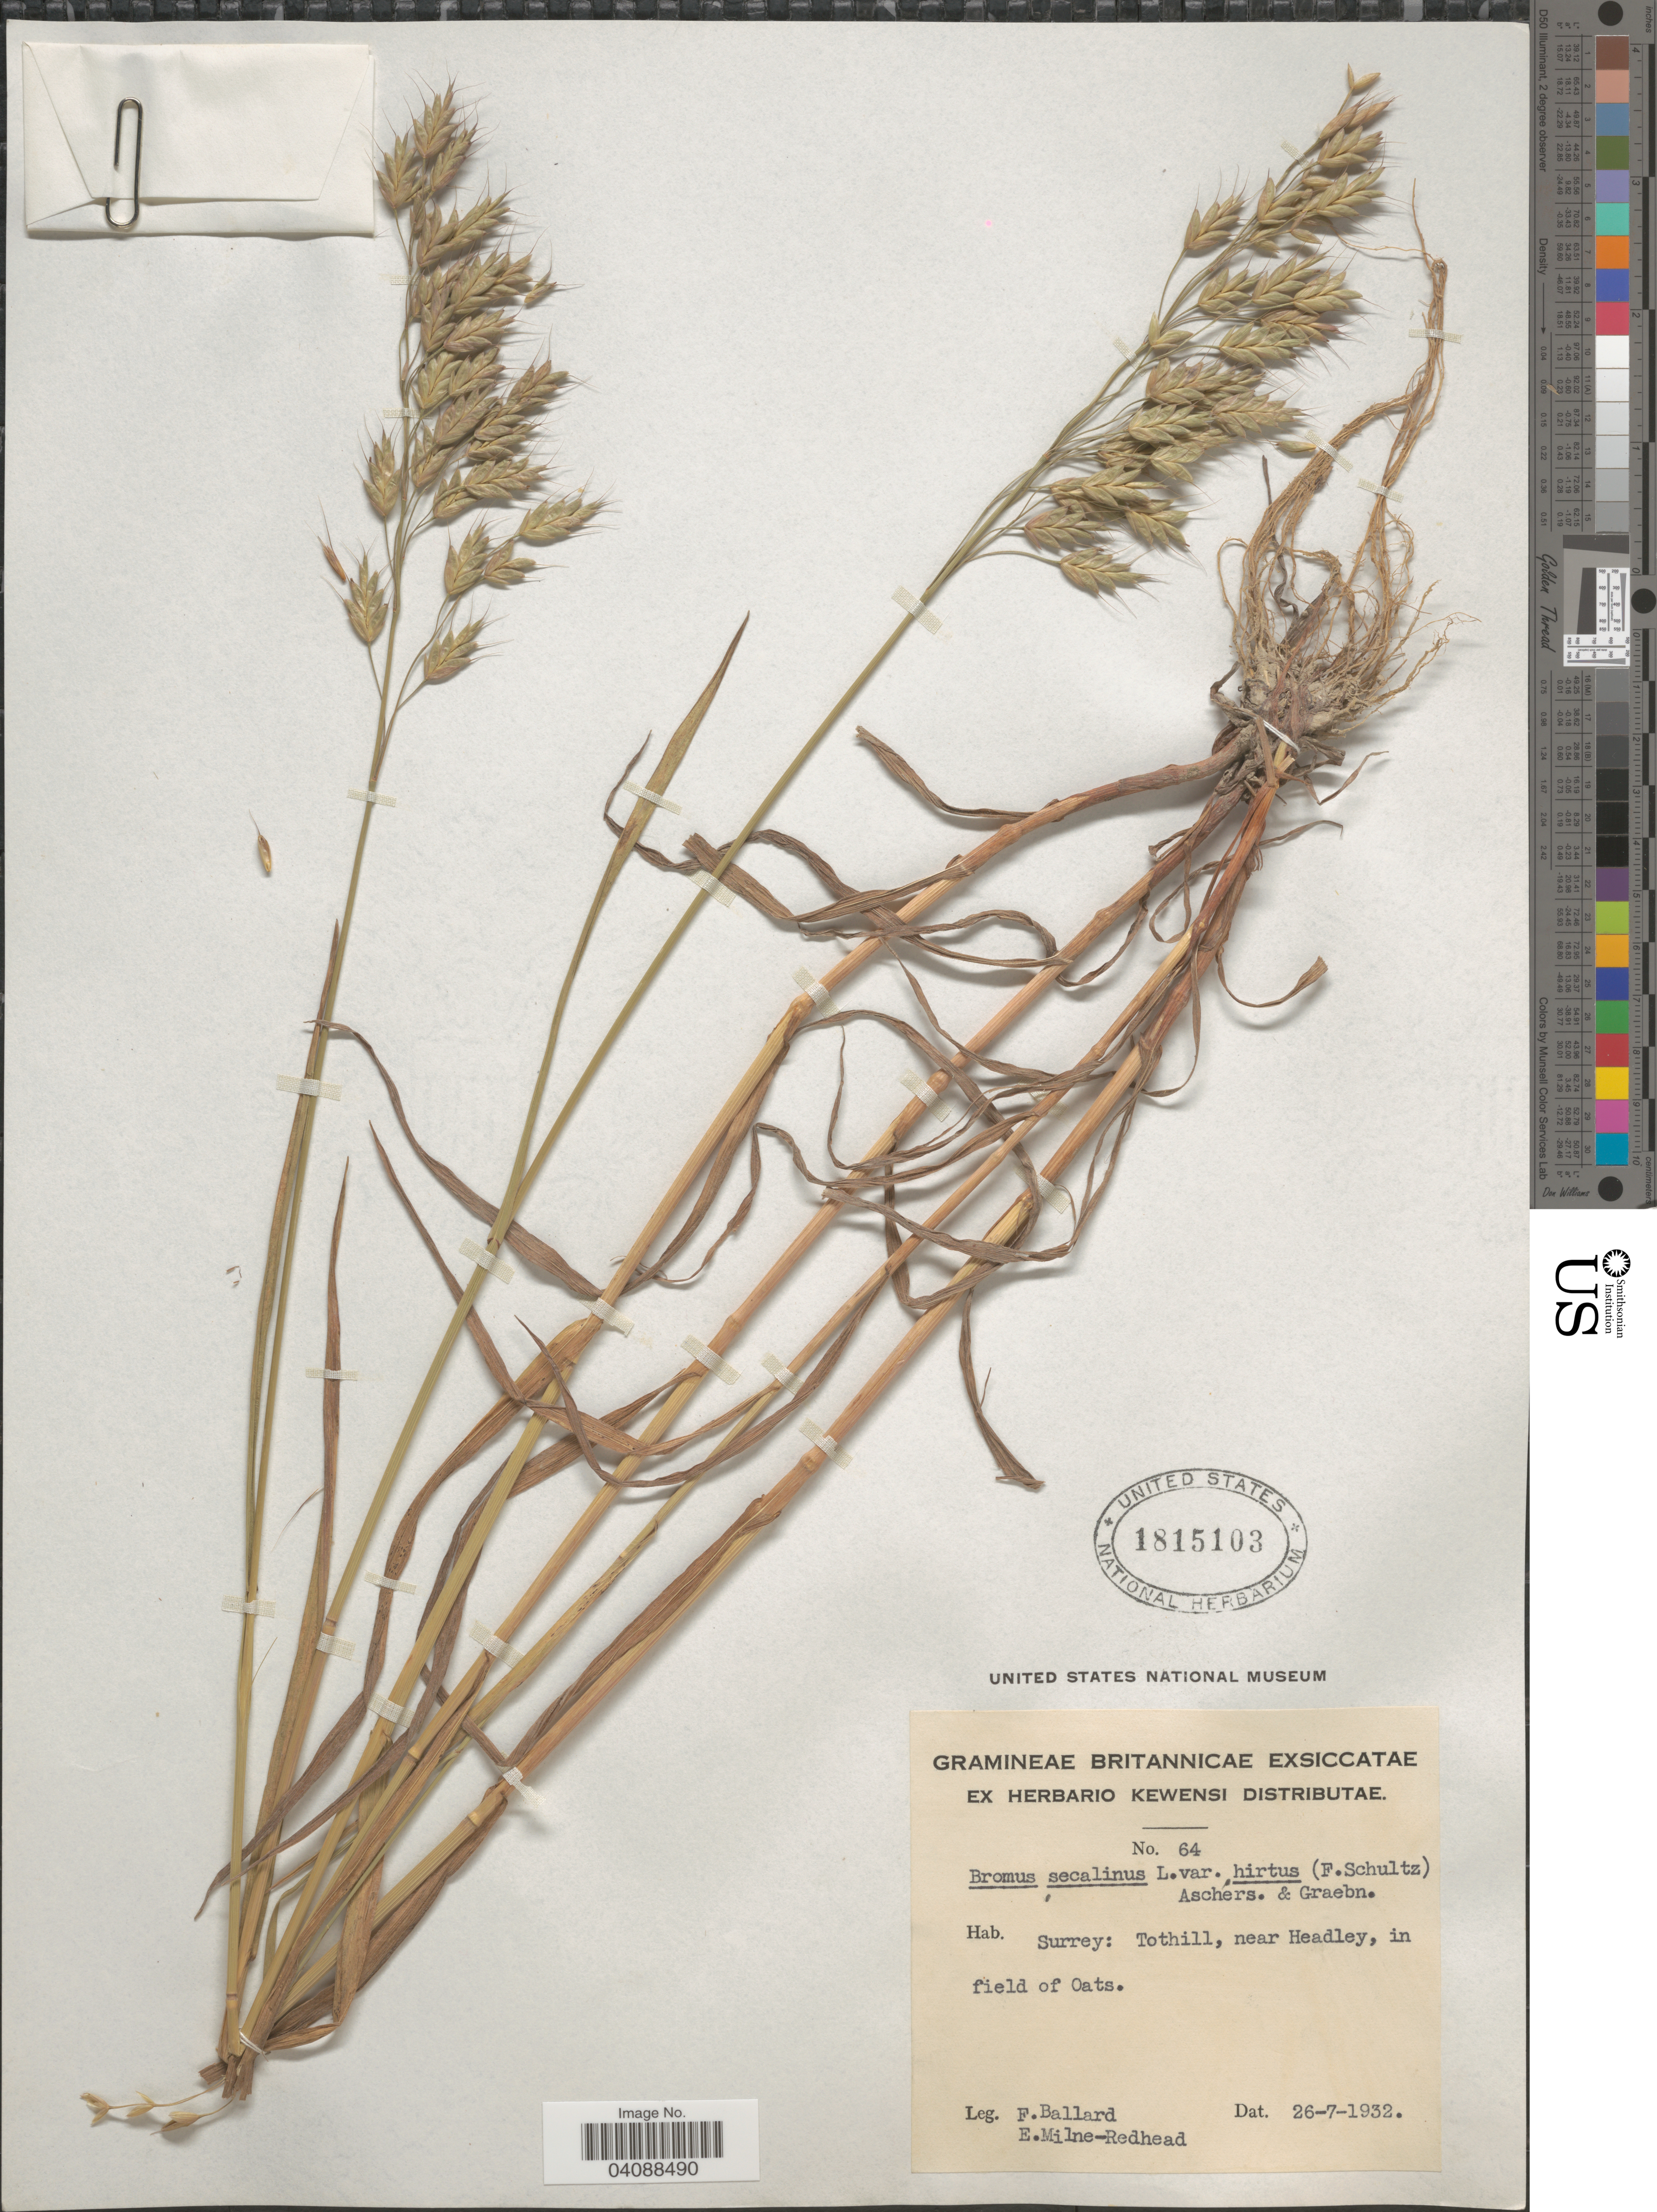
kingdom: Plantae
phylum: Tracheophyta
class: Liliopsida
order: Poales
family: Poaceae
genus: Bromus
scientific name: Bromus secalinus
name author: L.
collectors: F. Ballard & E. W. Milne-Redhead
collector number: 64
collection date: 1932-07-26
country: United Kingdom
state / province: England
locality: Britannicae. Surrey: Tothill, near Headley, in field of Oats.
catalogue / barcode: US 1815103